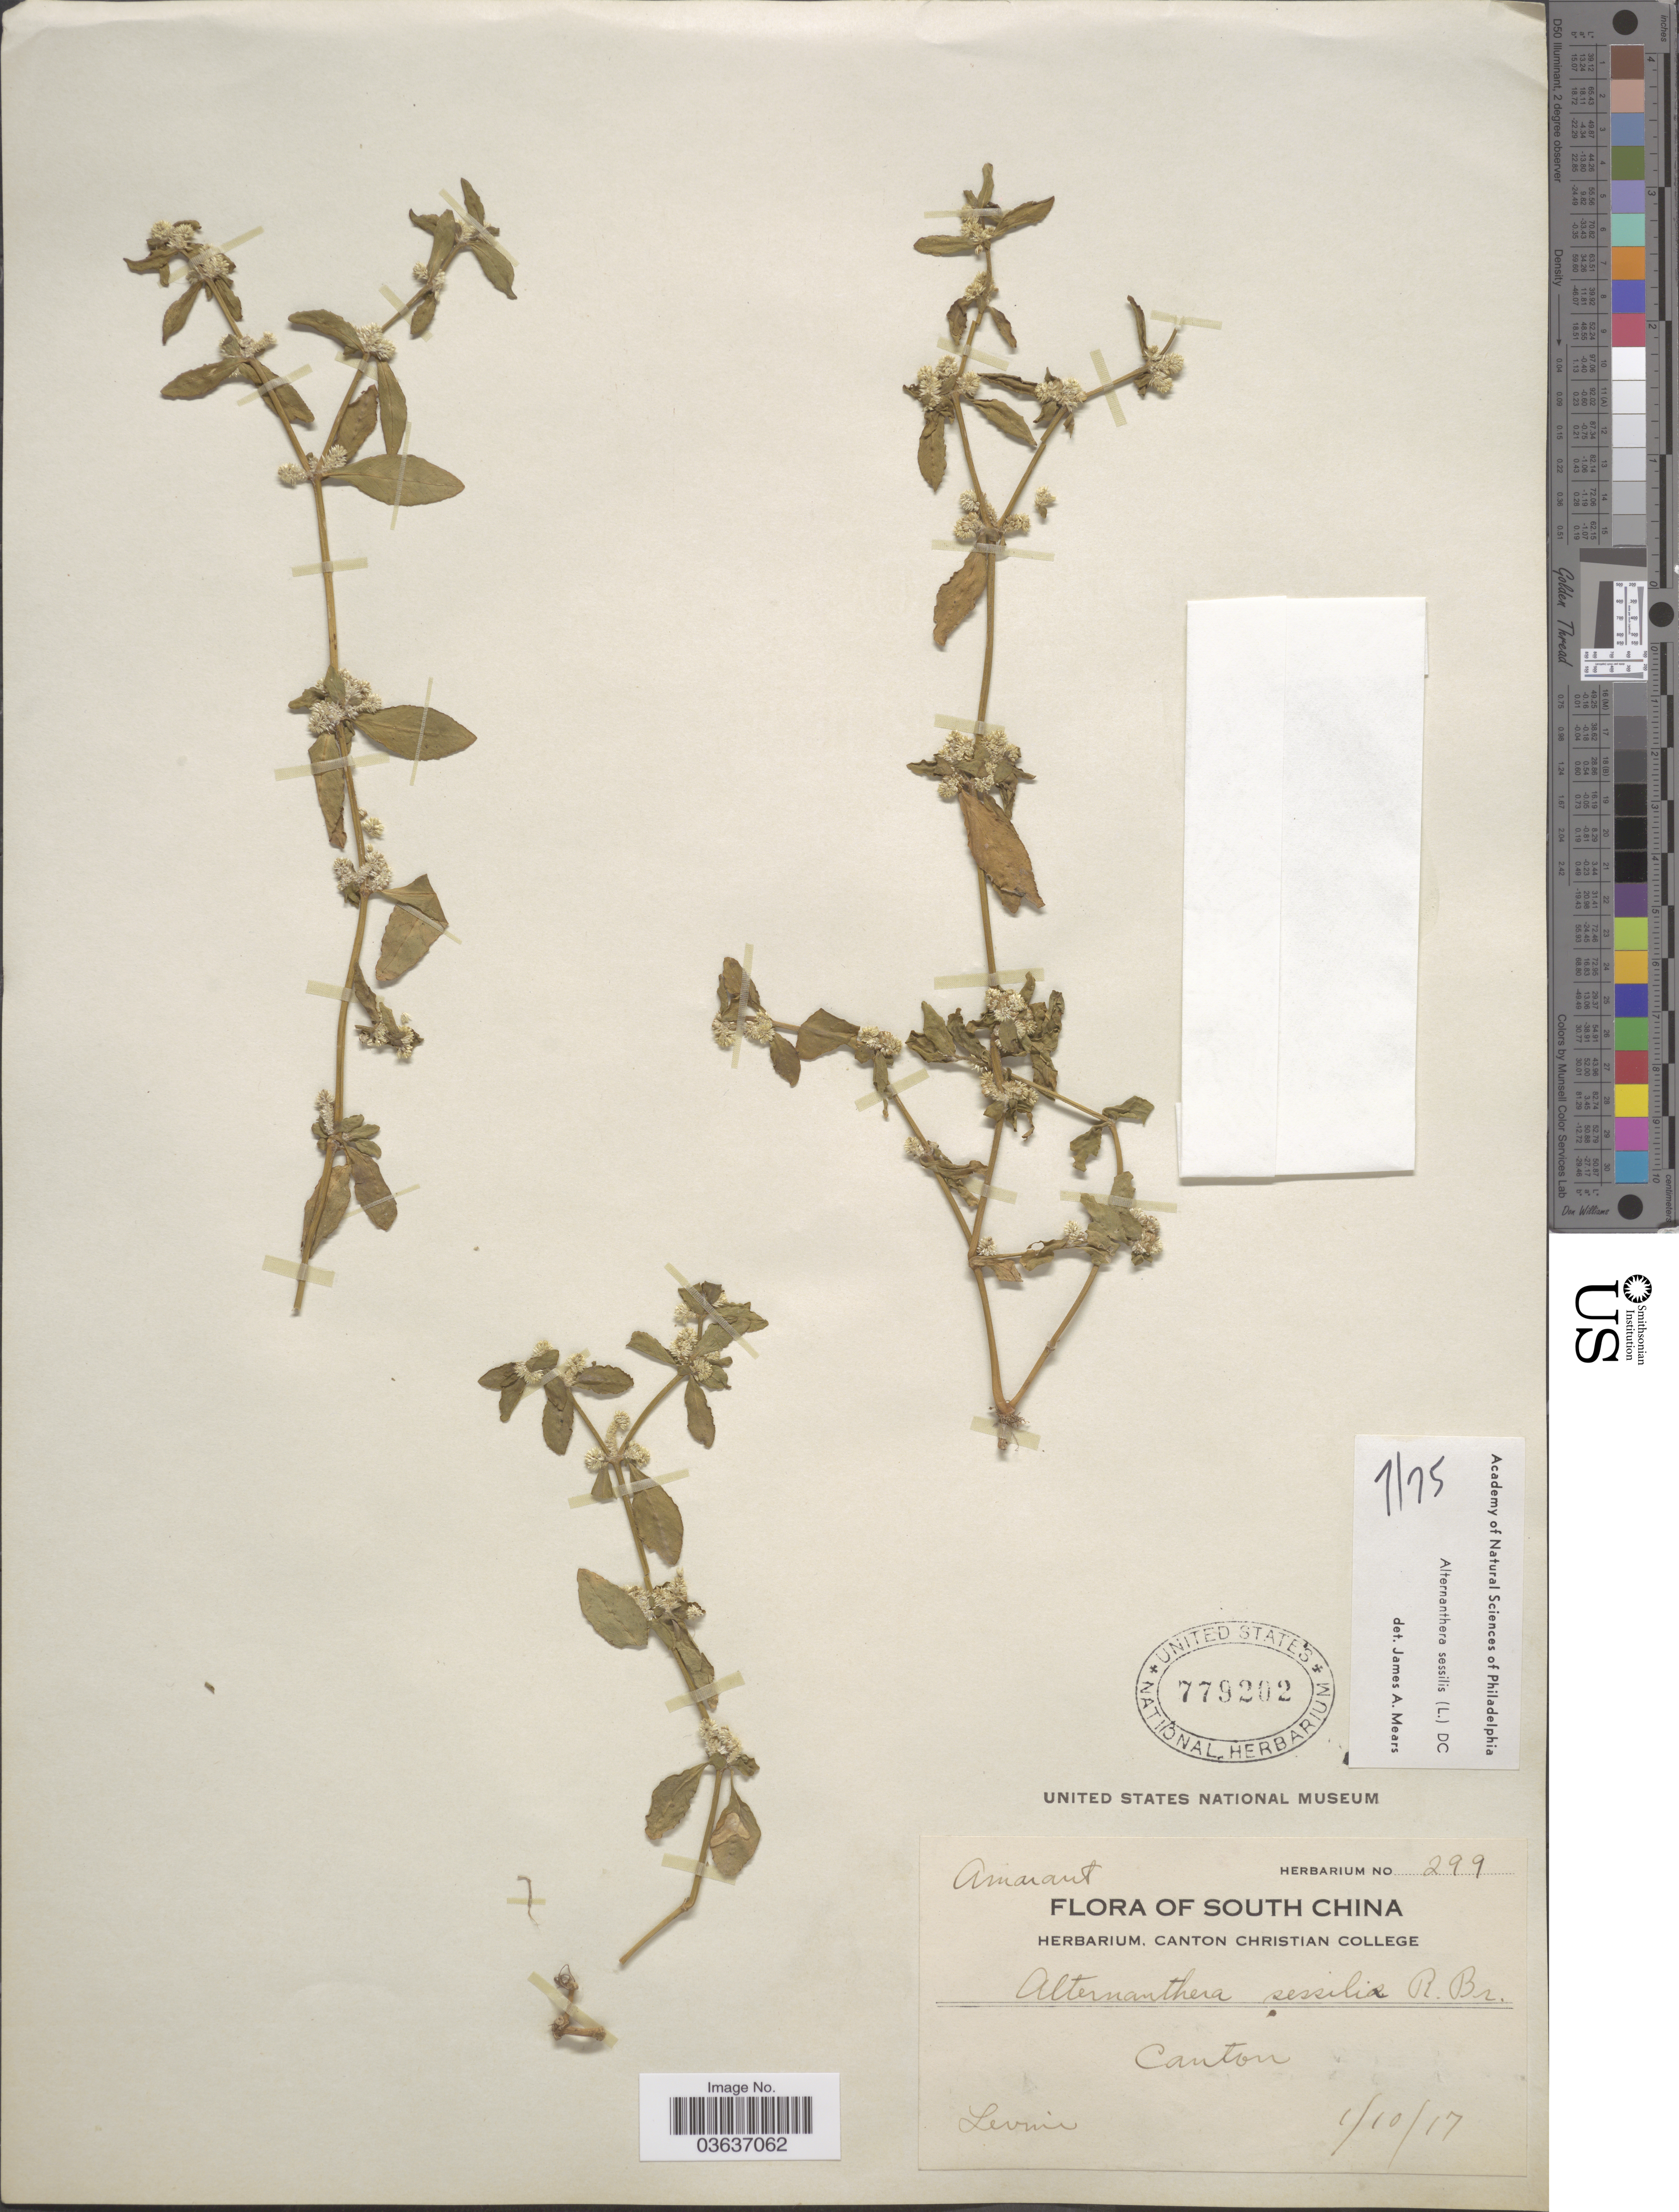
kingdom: Plantae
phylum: Tracheophyta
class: Magnoliopsida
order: Caryophyllales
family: Amaranthaceae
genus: Alternanthera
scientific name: Alternanthera sessilis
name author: (L.) DC.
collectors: C. O. Levine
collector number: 299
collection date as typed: Transcribed d/m/y: 1/10/17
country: China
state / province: Guangdong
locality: South China. Canton.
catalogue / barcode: US 779202